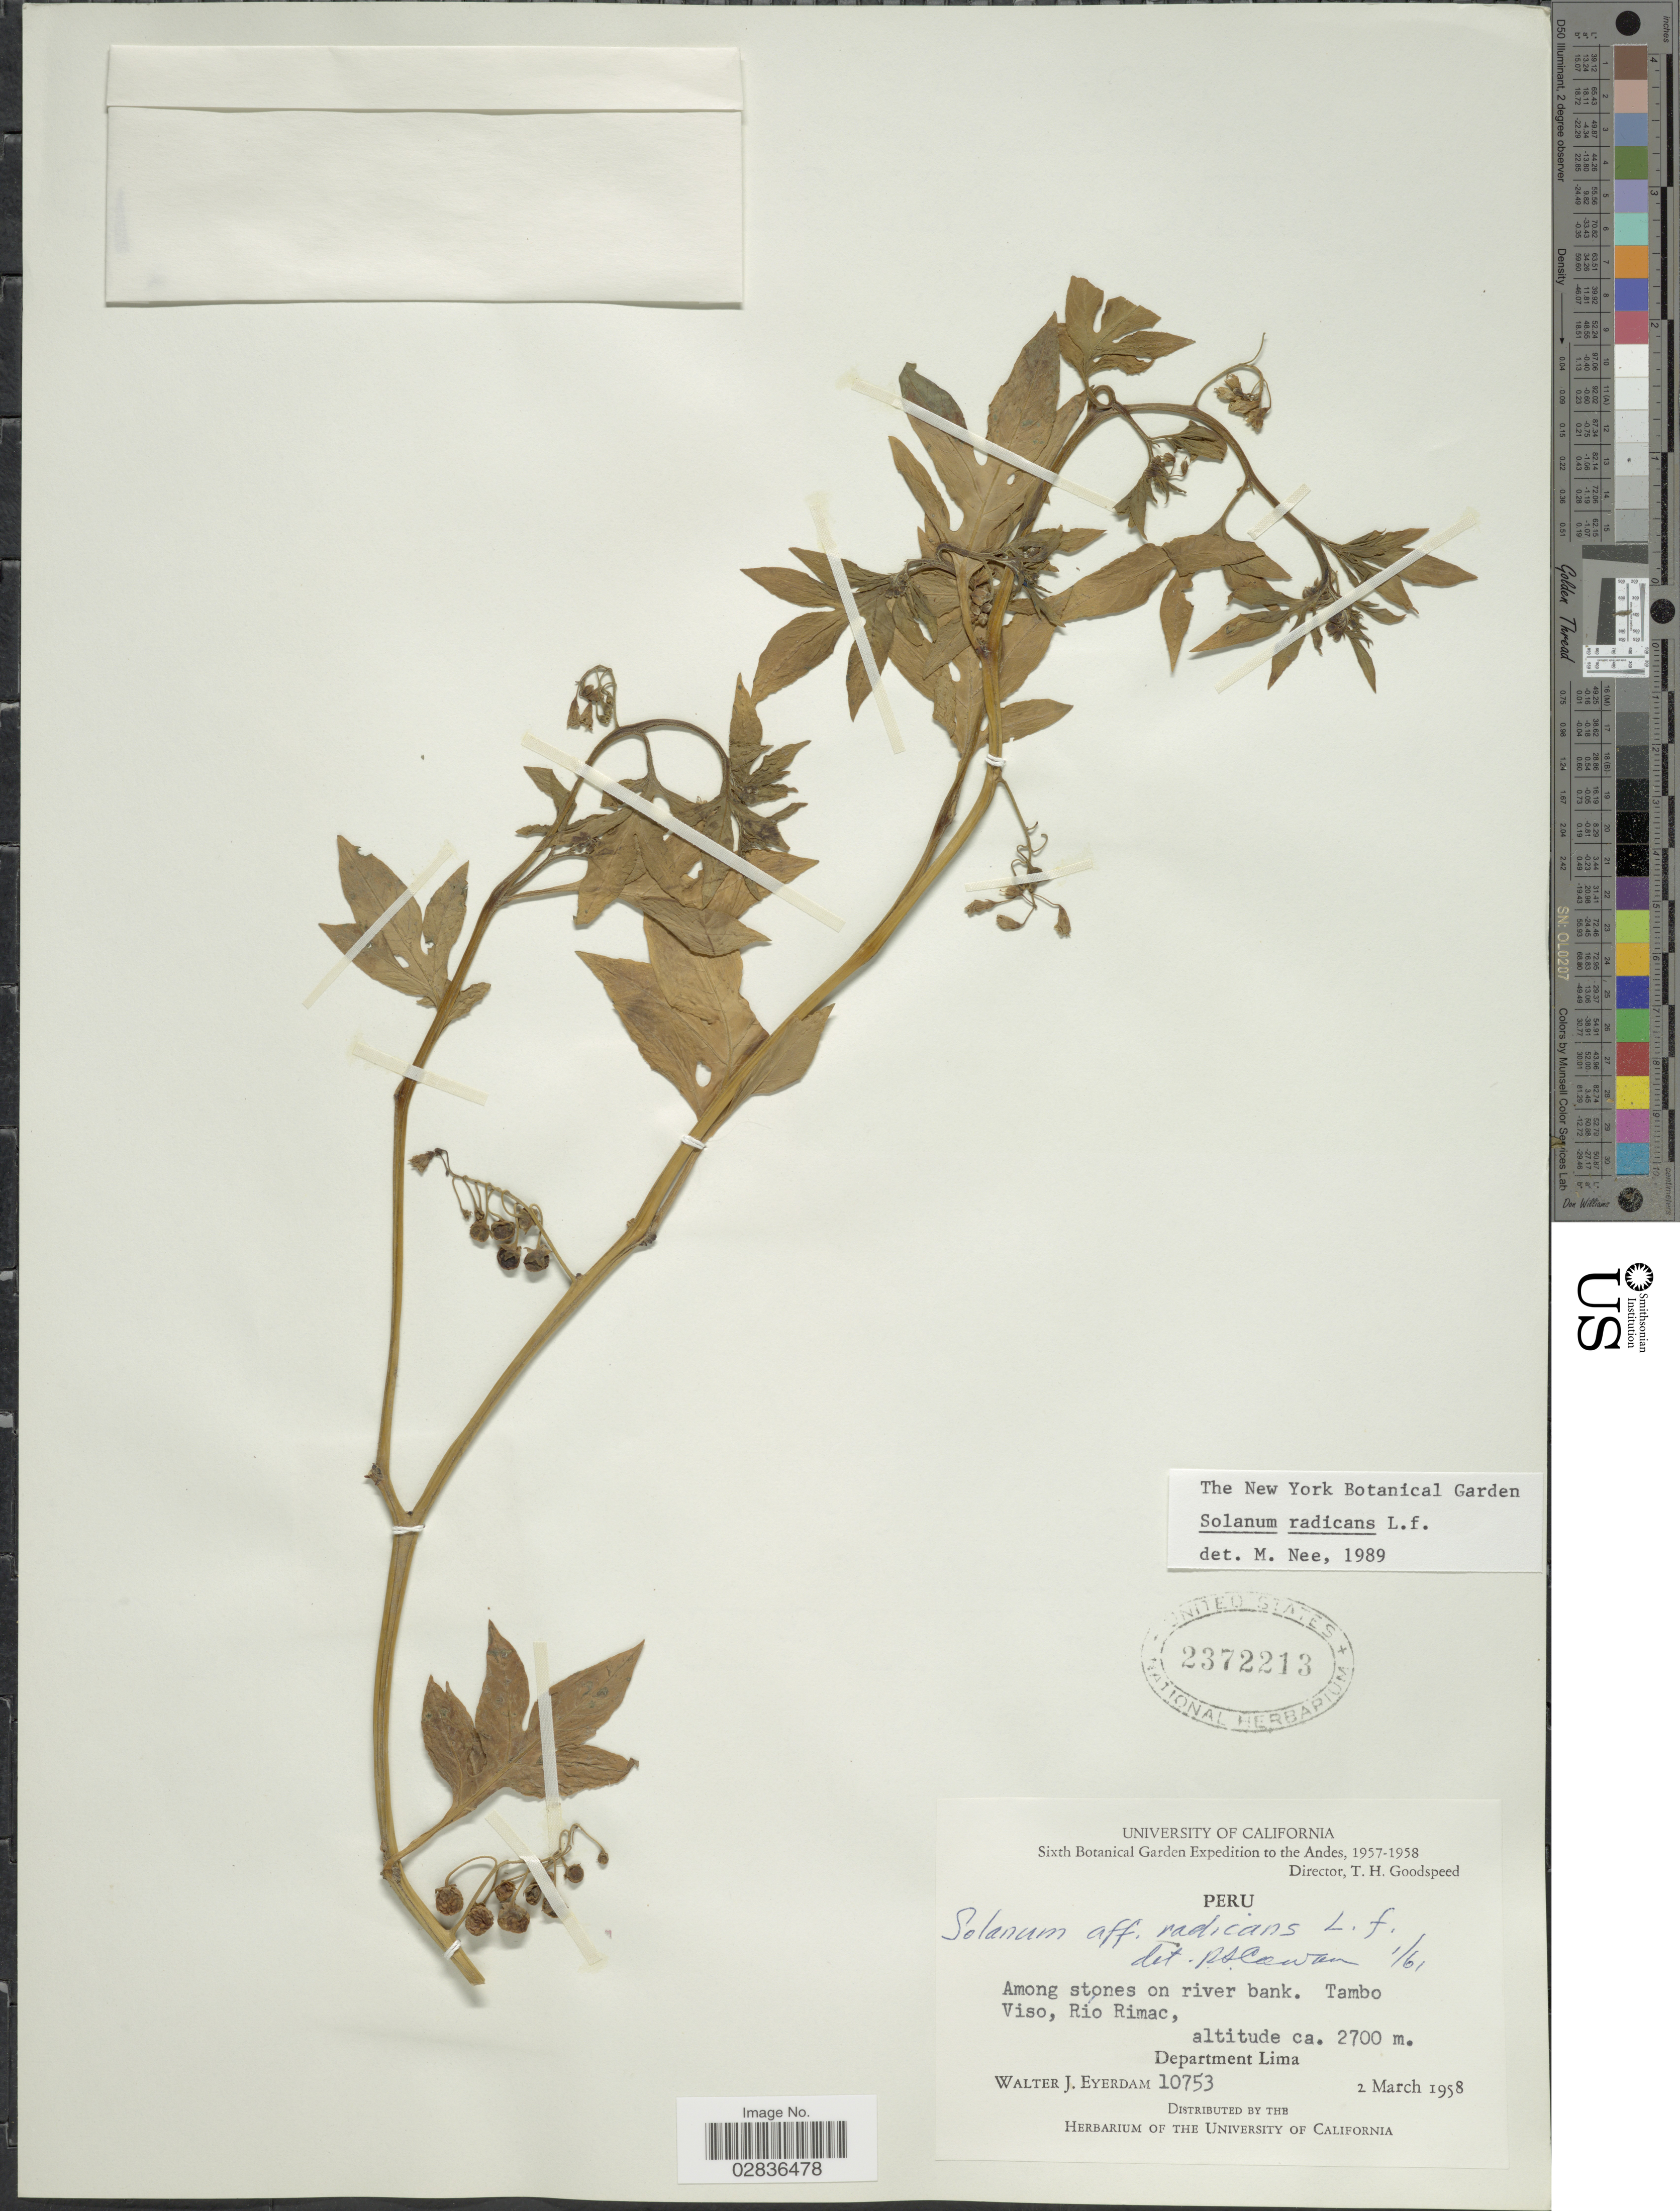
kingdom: Plantae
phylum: Tracheophyta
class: Magnoliopsida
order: Solanales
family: Solanaceae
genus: Solanum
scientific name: Solanum radicans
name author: L. f.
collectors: W. J. Eyerdam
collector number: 10753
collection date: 1958-03-02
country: Peru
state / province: Lima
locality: Andes. Among stones on river bank. Tambo Viso, Rio Rimac. Department Lima.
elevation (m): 2700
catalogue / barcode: US 2372213